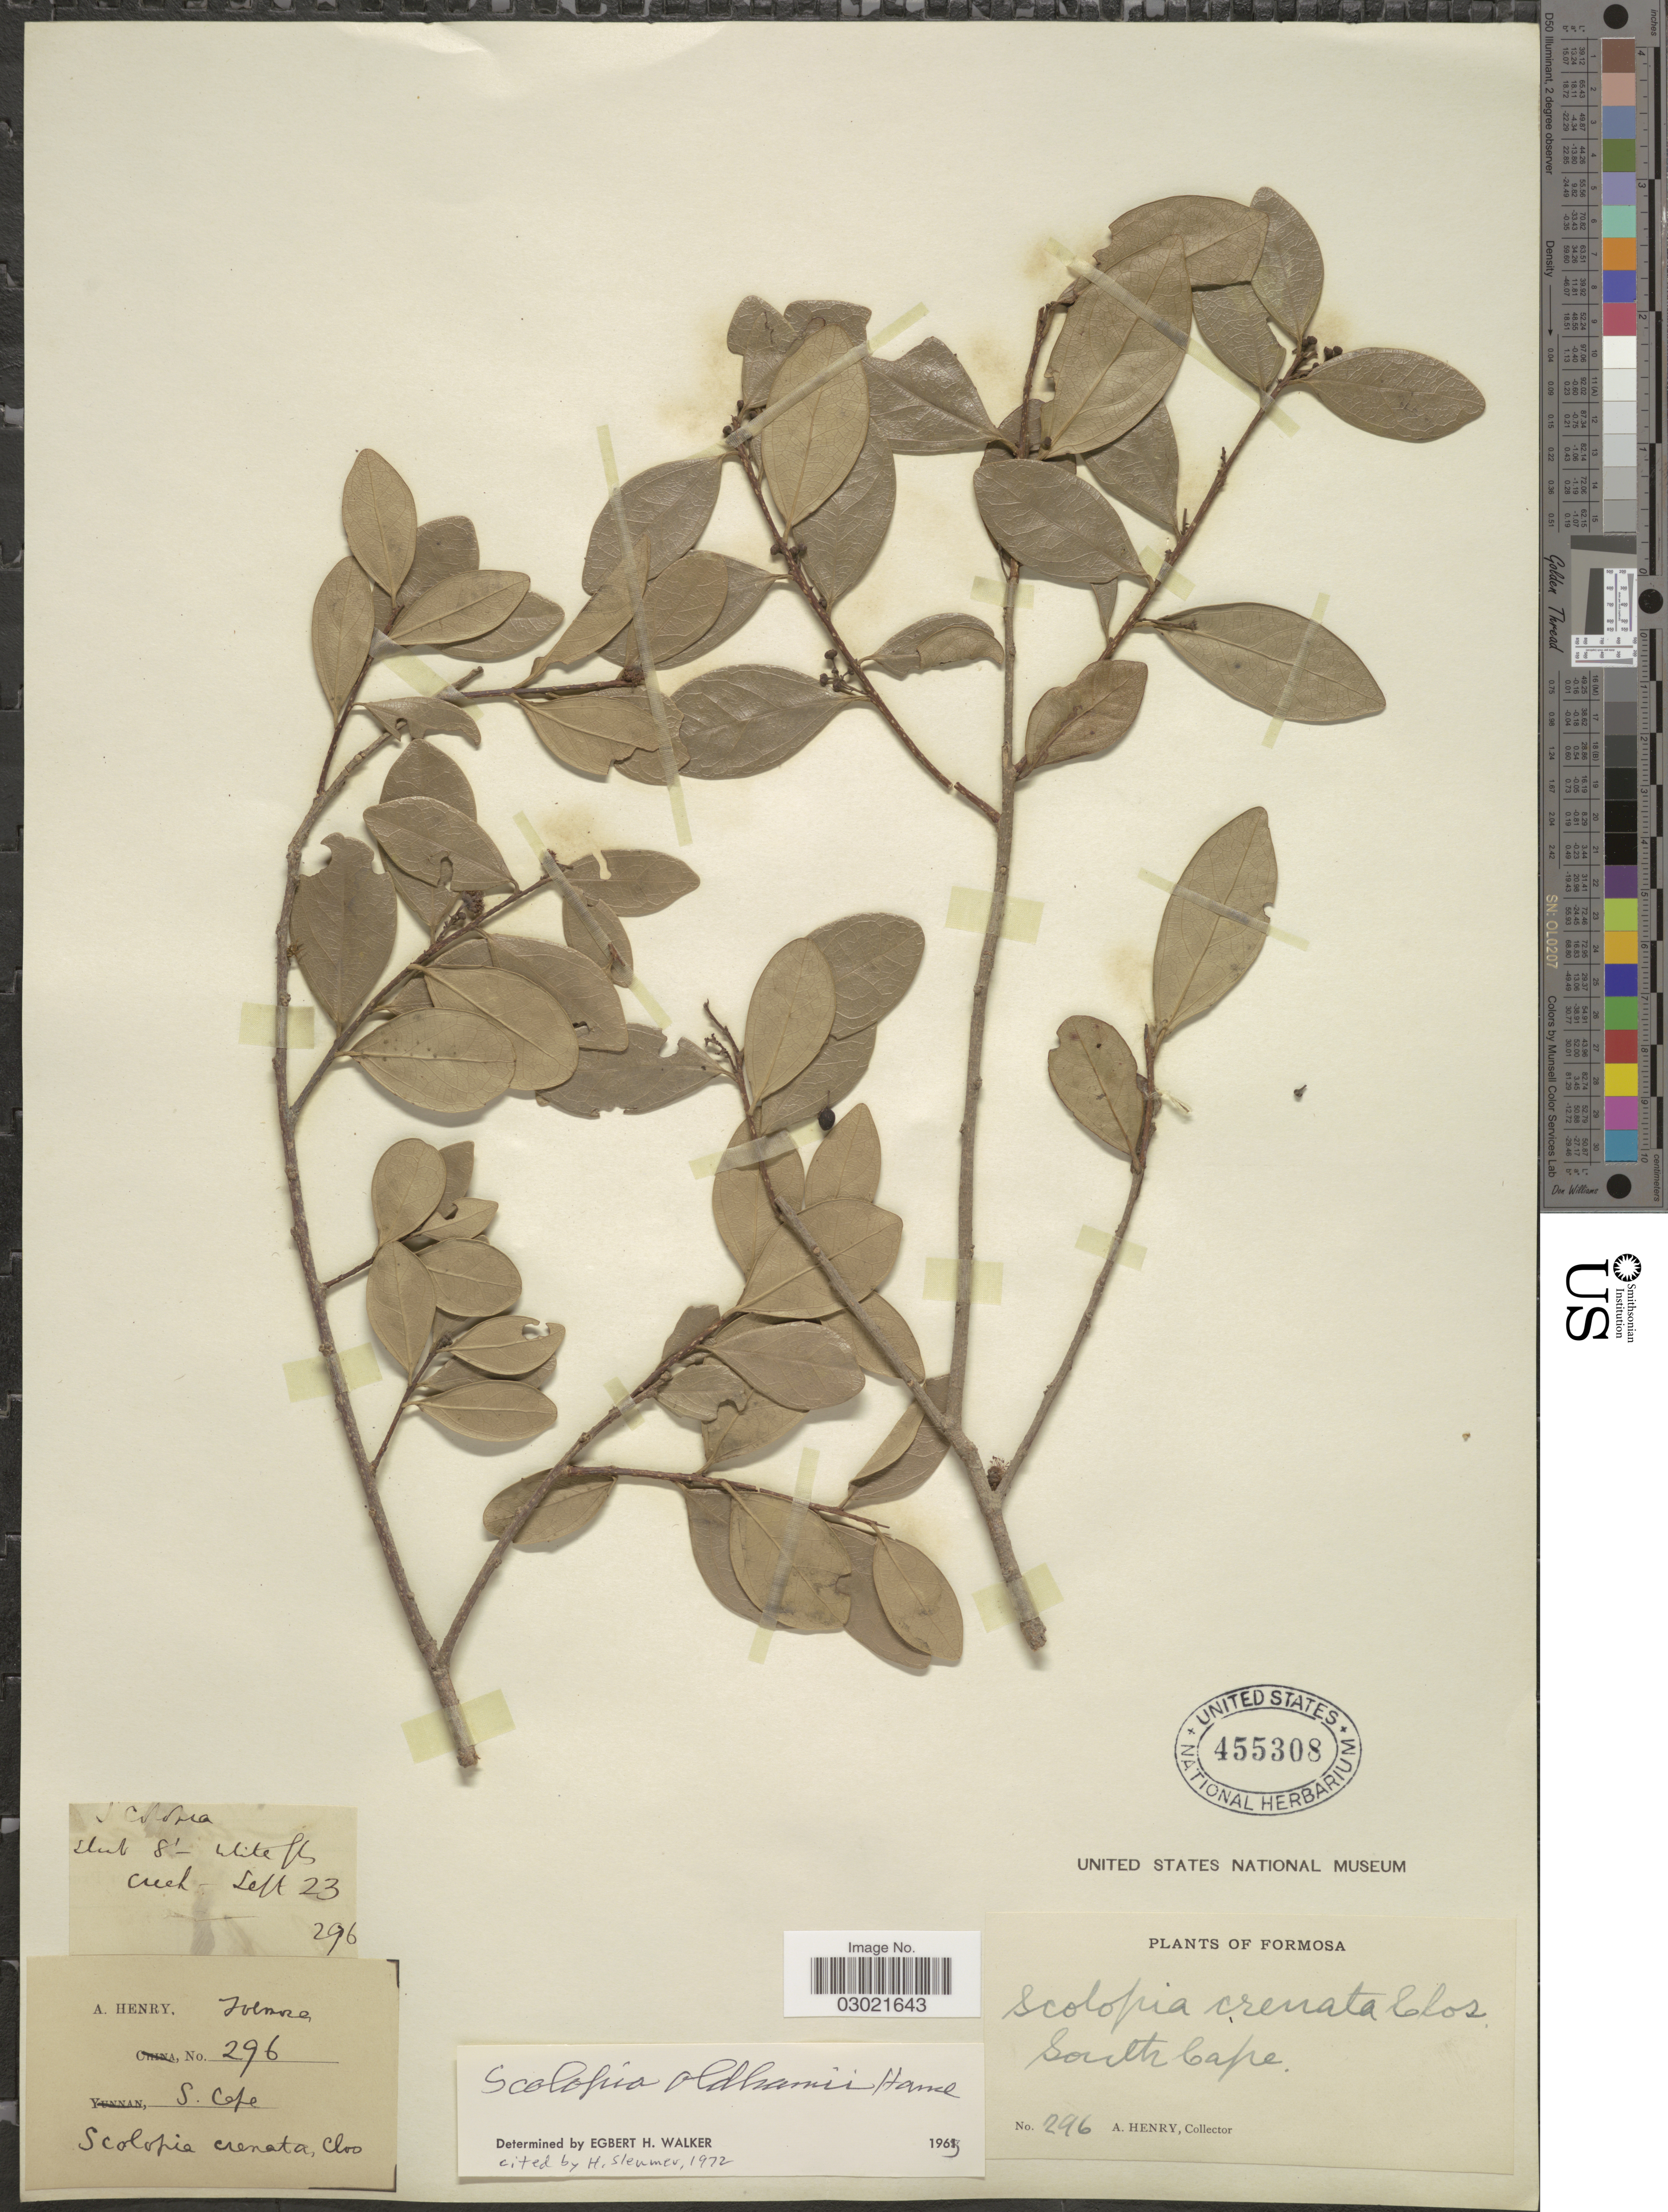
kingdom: Plantae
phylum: Tracheophyta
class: Magnoliopsida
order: Malpighiales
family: Salicaceae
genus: Scolopia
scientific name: Scolopia oldhamii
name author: Hance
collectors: A. Henry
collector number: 296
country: Taiwan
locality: Formosa, S. Cape.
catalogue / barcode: US 455308